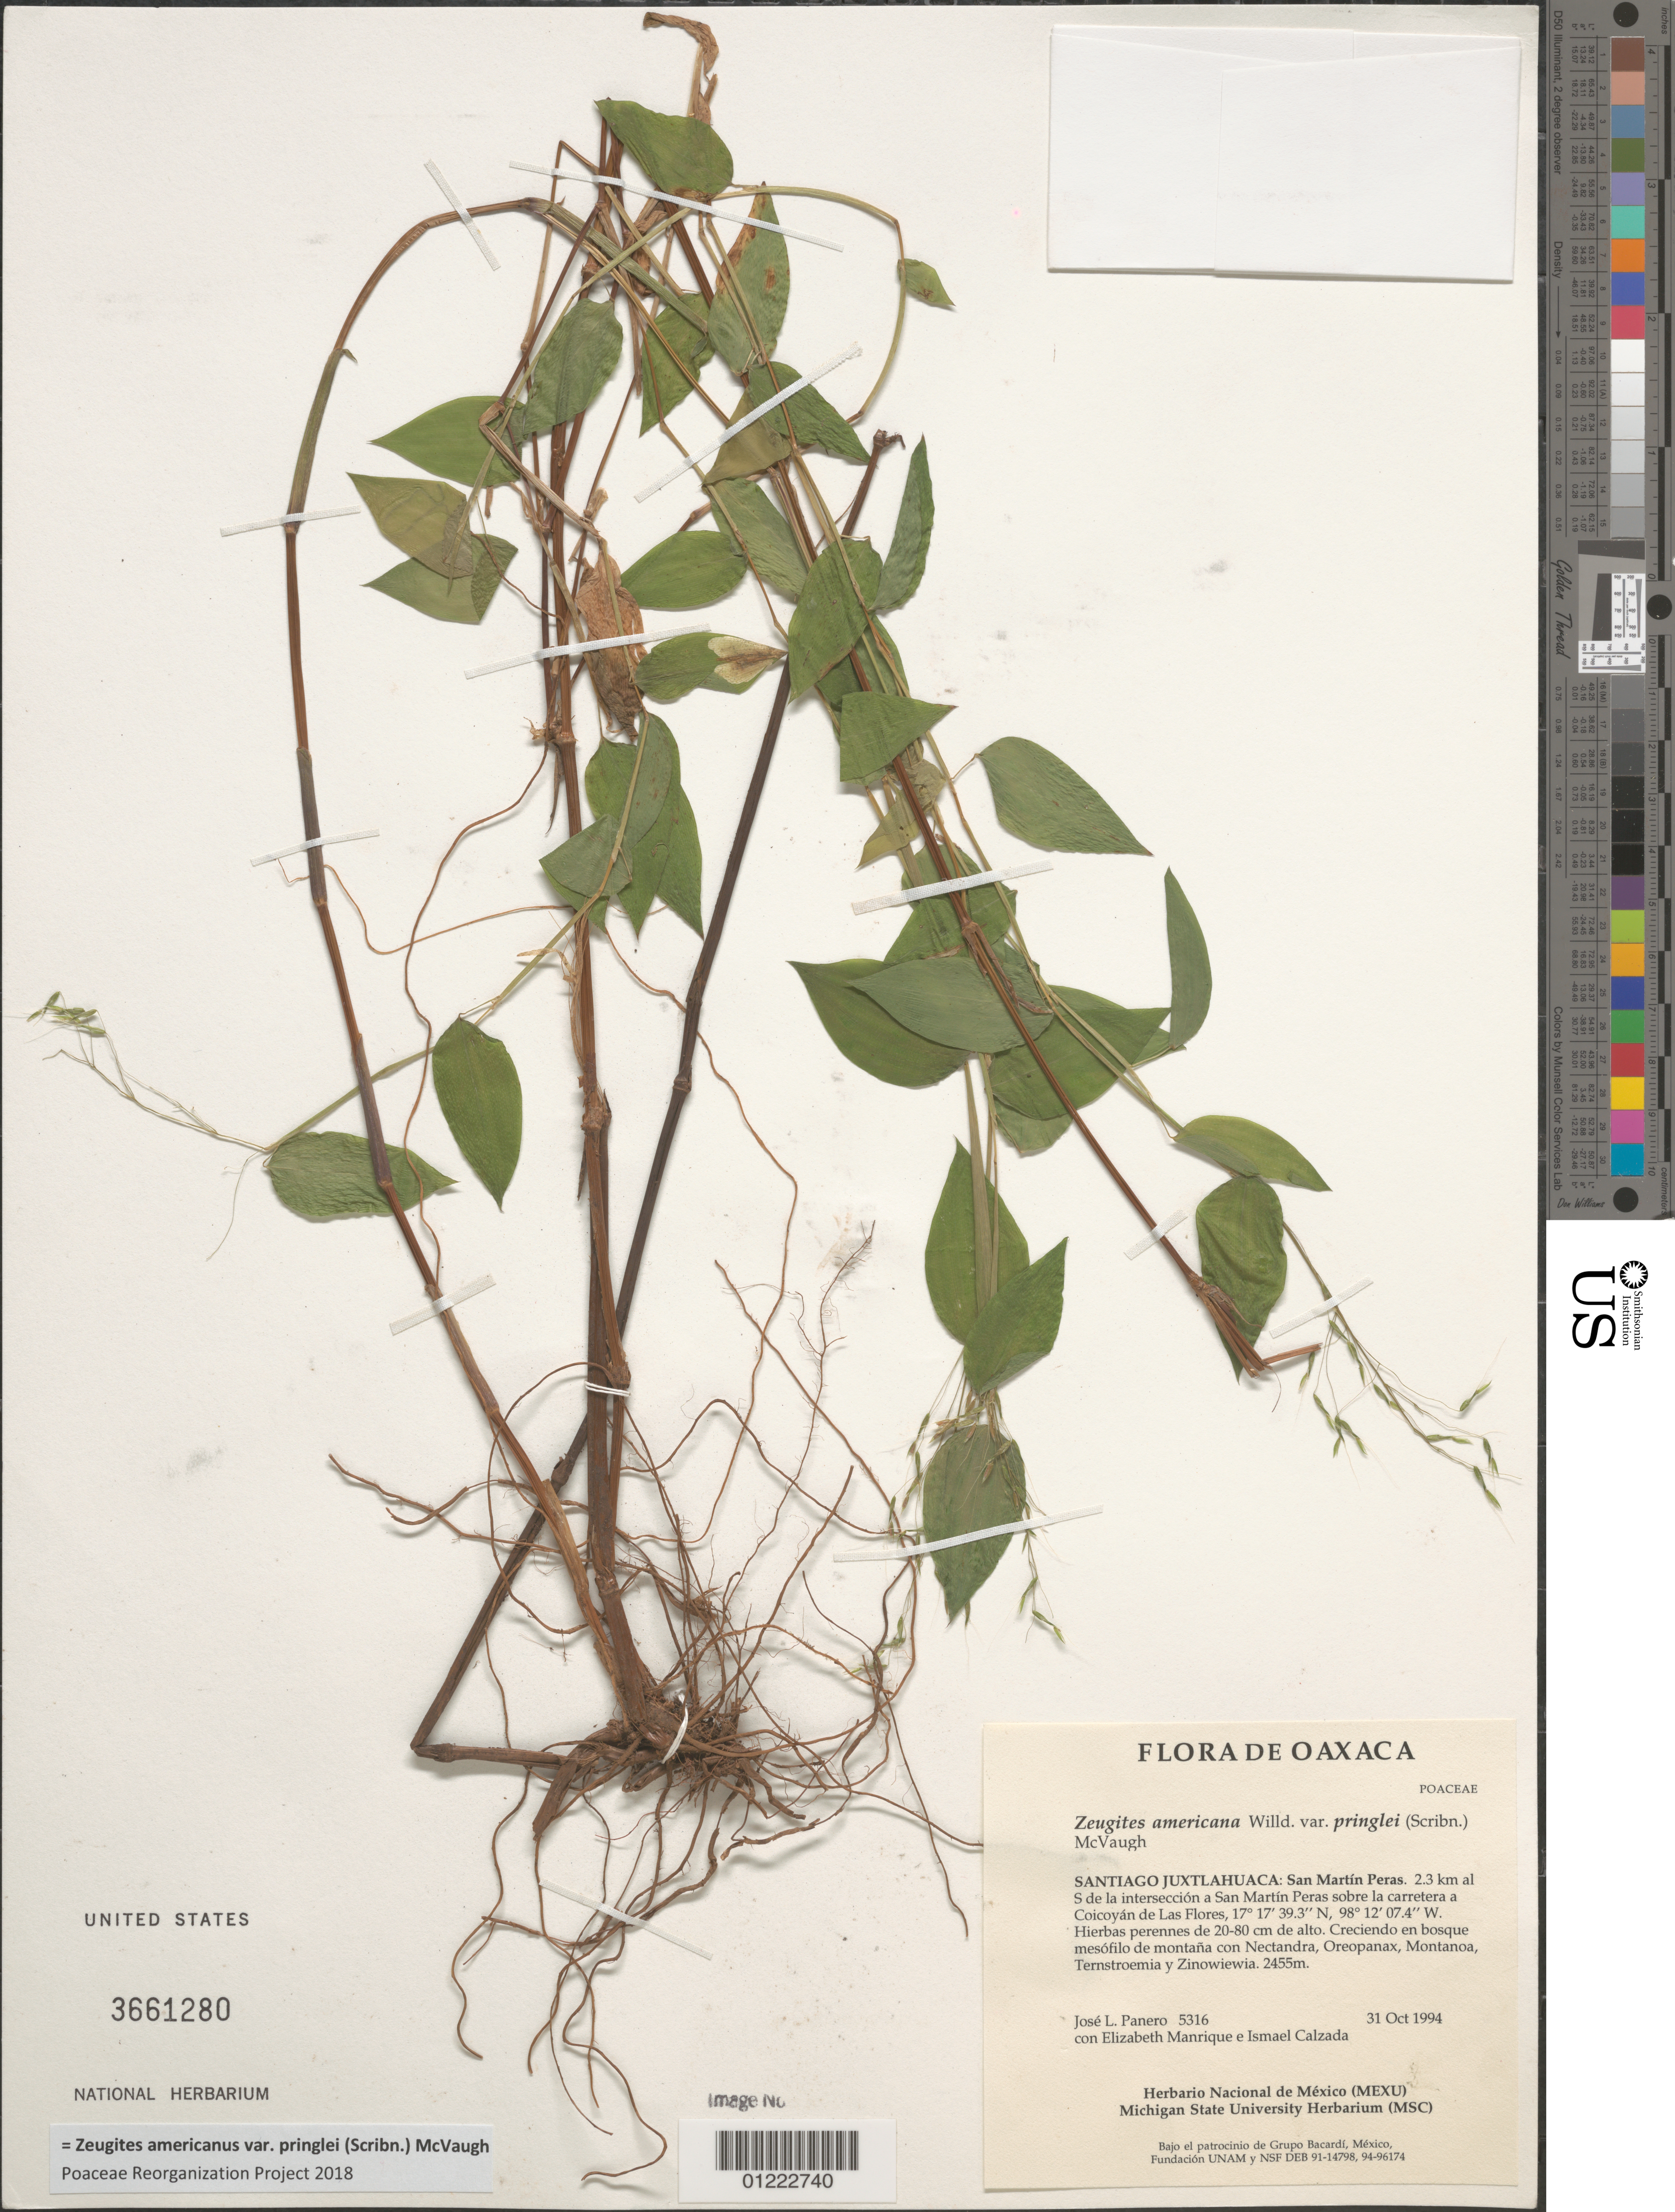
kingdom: Plantae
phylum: Tracheophyta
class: Liliopsida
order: Poales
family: Poaceae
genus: Zeugites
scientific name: Zeugites americanus var. pringlei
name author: (Scribn.) McVaugh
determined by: Poaceae Reorganization Project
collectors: J. L. Panero, E. Manrique & J. I. Calzada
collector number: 5316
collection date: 1994-10-31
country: Mexico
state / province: Oaxaca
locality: Santiago Juxtlahuaca: San Martín Peras. 2.3 km al S de la intersección a San Martín Peras sobre la carretera a Coicoyán de Las Flores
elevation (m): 2455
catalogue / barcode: US 3661280